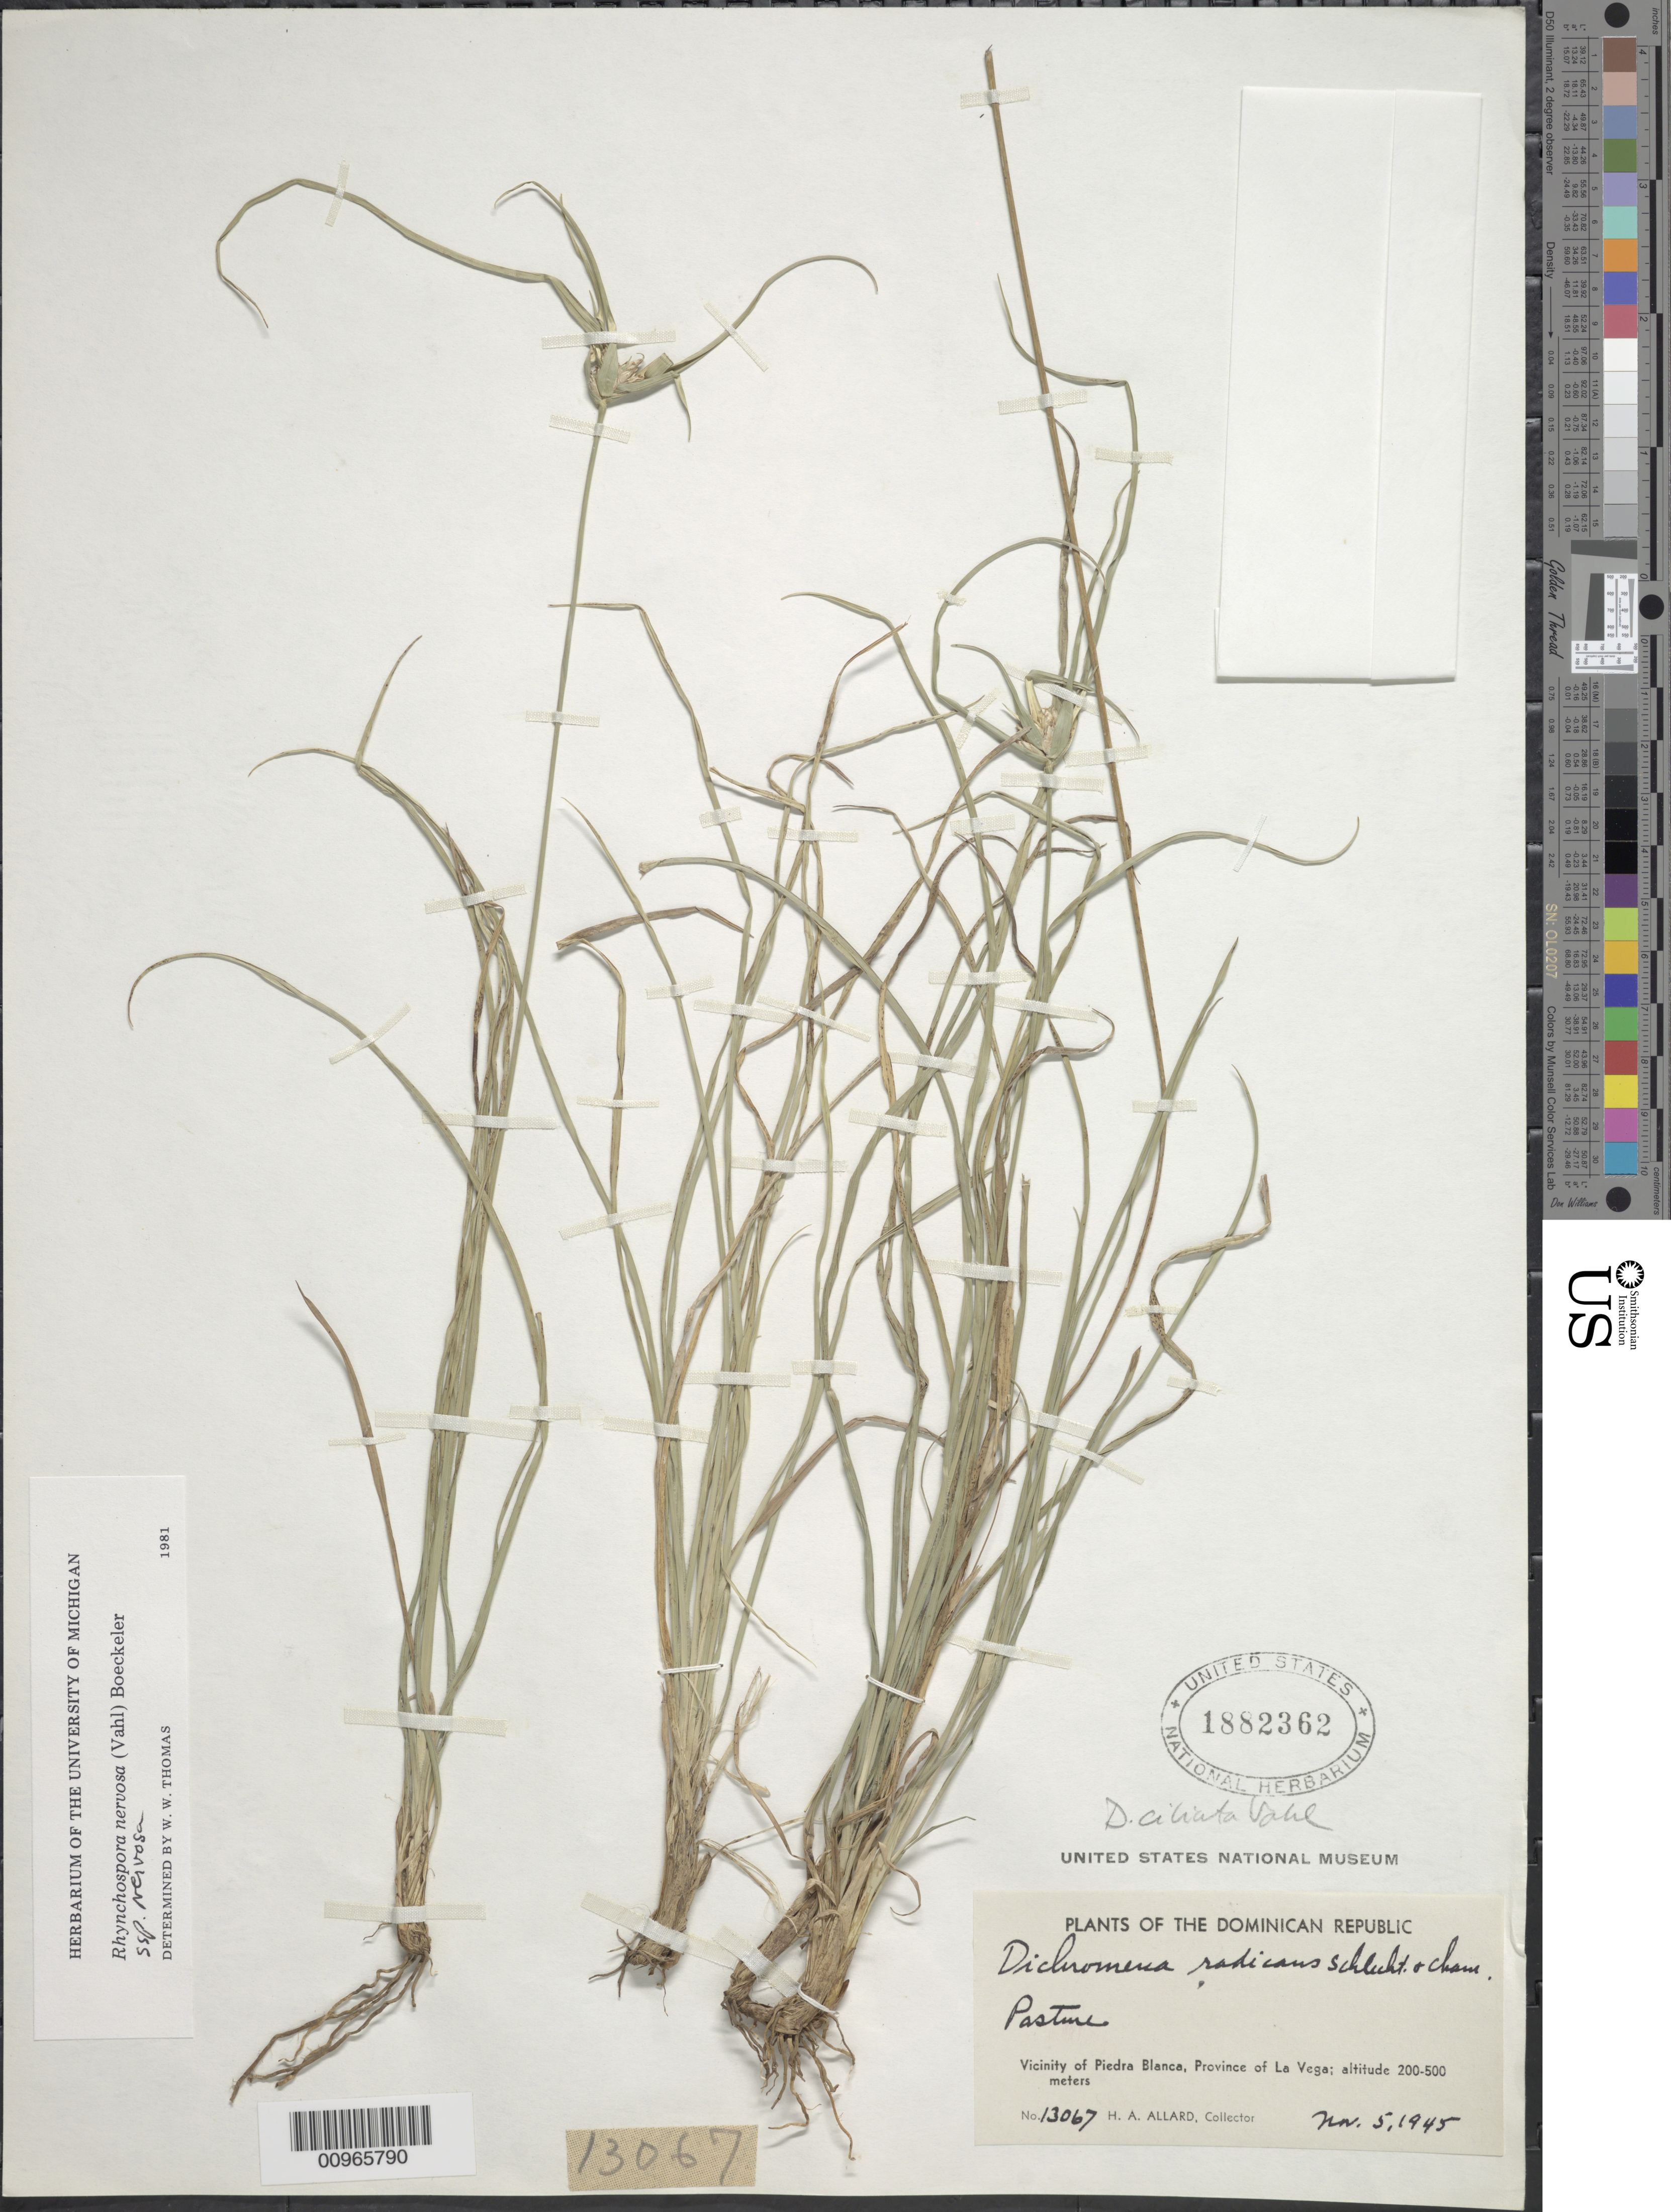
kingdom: Plantae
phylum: Tracheophyta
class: Liliopsida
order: Poales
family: Cyperaceae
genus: Rhynchospora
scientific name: Rhynchospora nervosa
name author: (Vahl) Boeckeler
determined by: Thomas, W. W., (NY), New York Botanical Garden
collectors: H. A. Allard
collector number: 13067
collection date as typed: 05 Nov 1945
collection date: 1945-11-05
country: Dominican Republic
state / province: La Vega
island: Hispaniola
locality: Vicinity of Piedra Blanca, pasture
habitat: Pasture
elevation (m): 200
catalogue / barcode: US 1882362